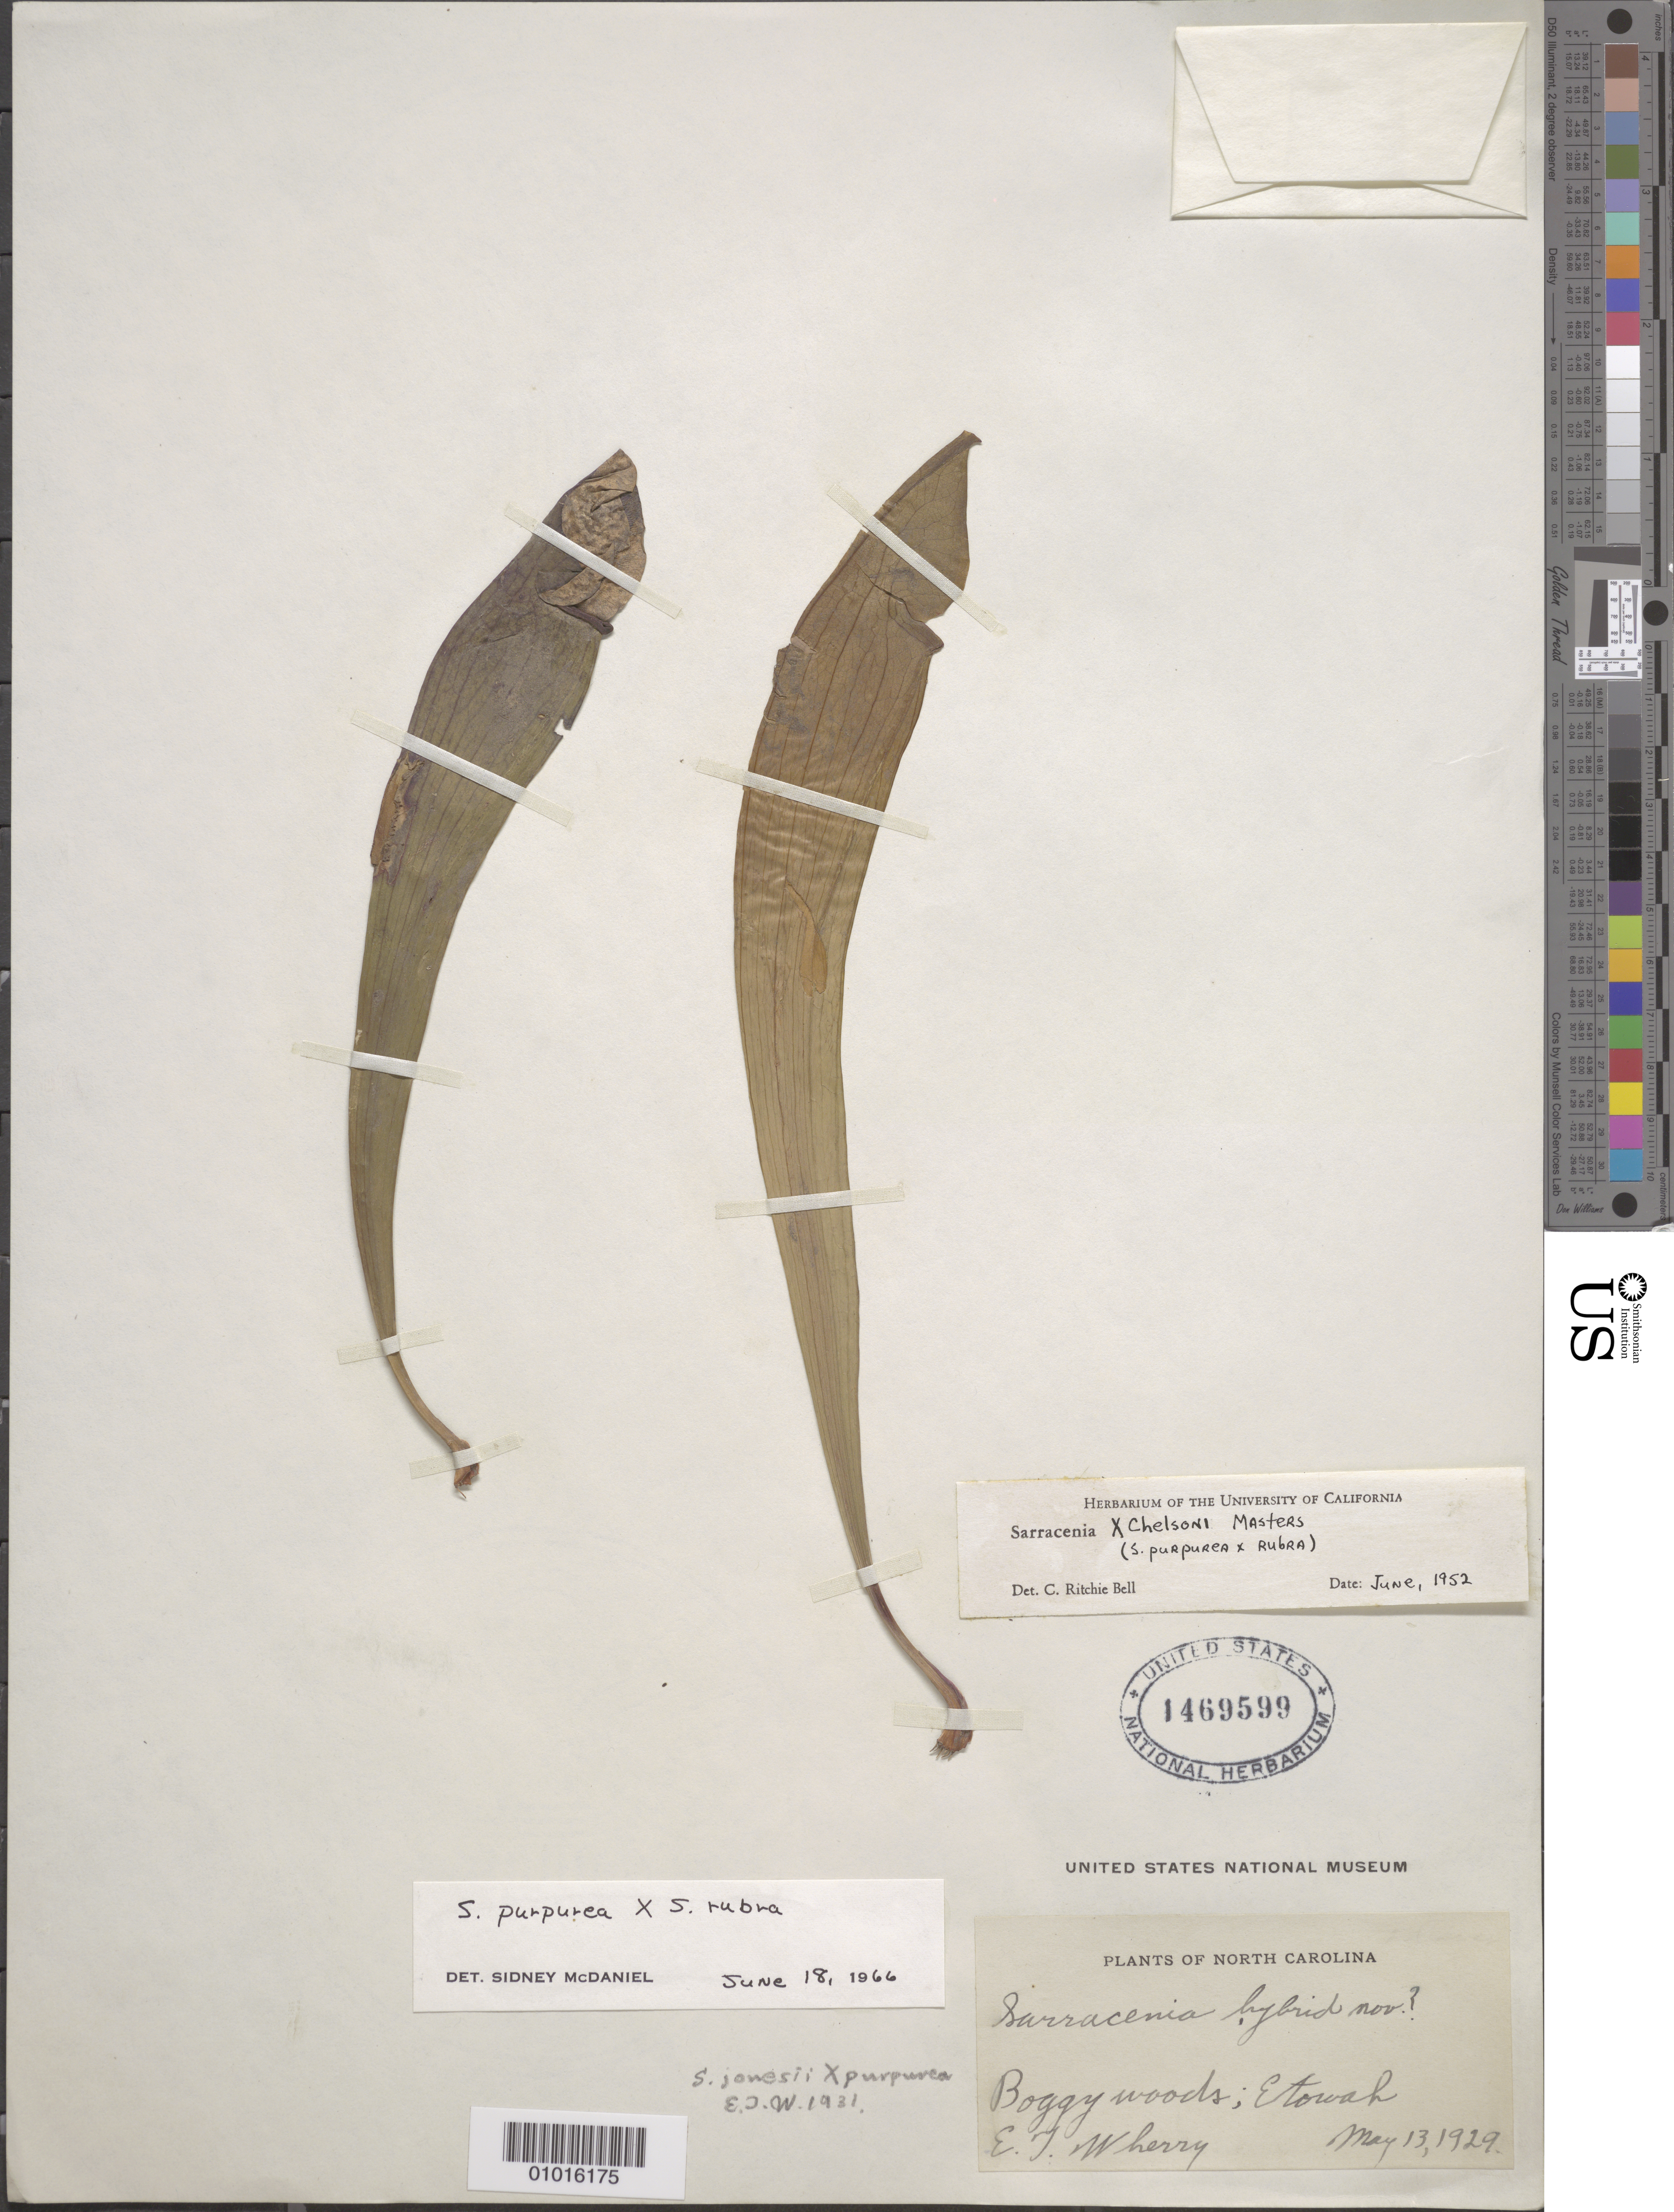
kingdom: Plantae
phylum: Tracheophyta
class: Magnoliopsida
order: Ericales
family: Sarraceniaceae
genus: Sarracenia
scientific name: Sarracenia rubra x S. purpurea L.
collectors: E. Wherry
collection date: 1929-05-13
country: United States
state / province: North Carolina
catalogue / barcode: US 1469599